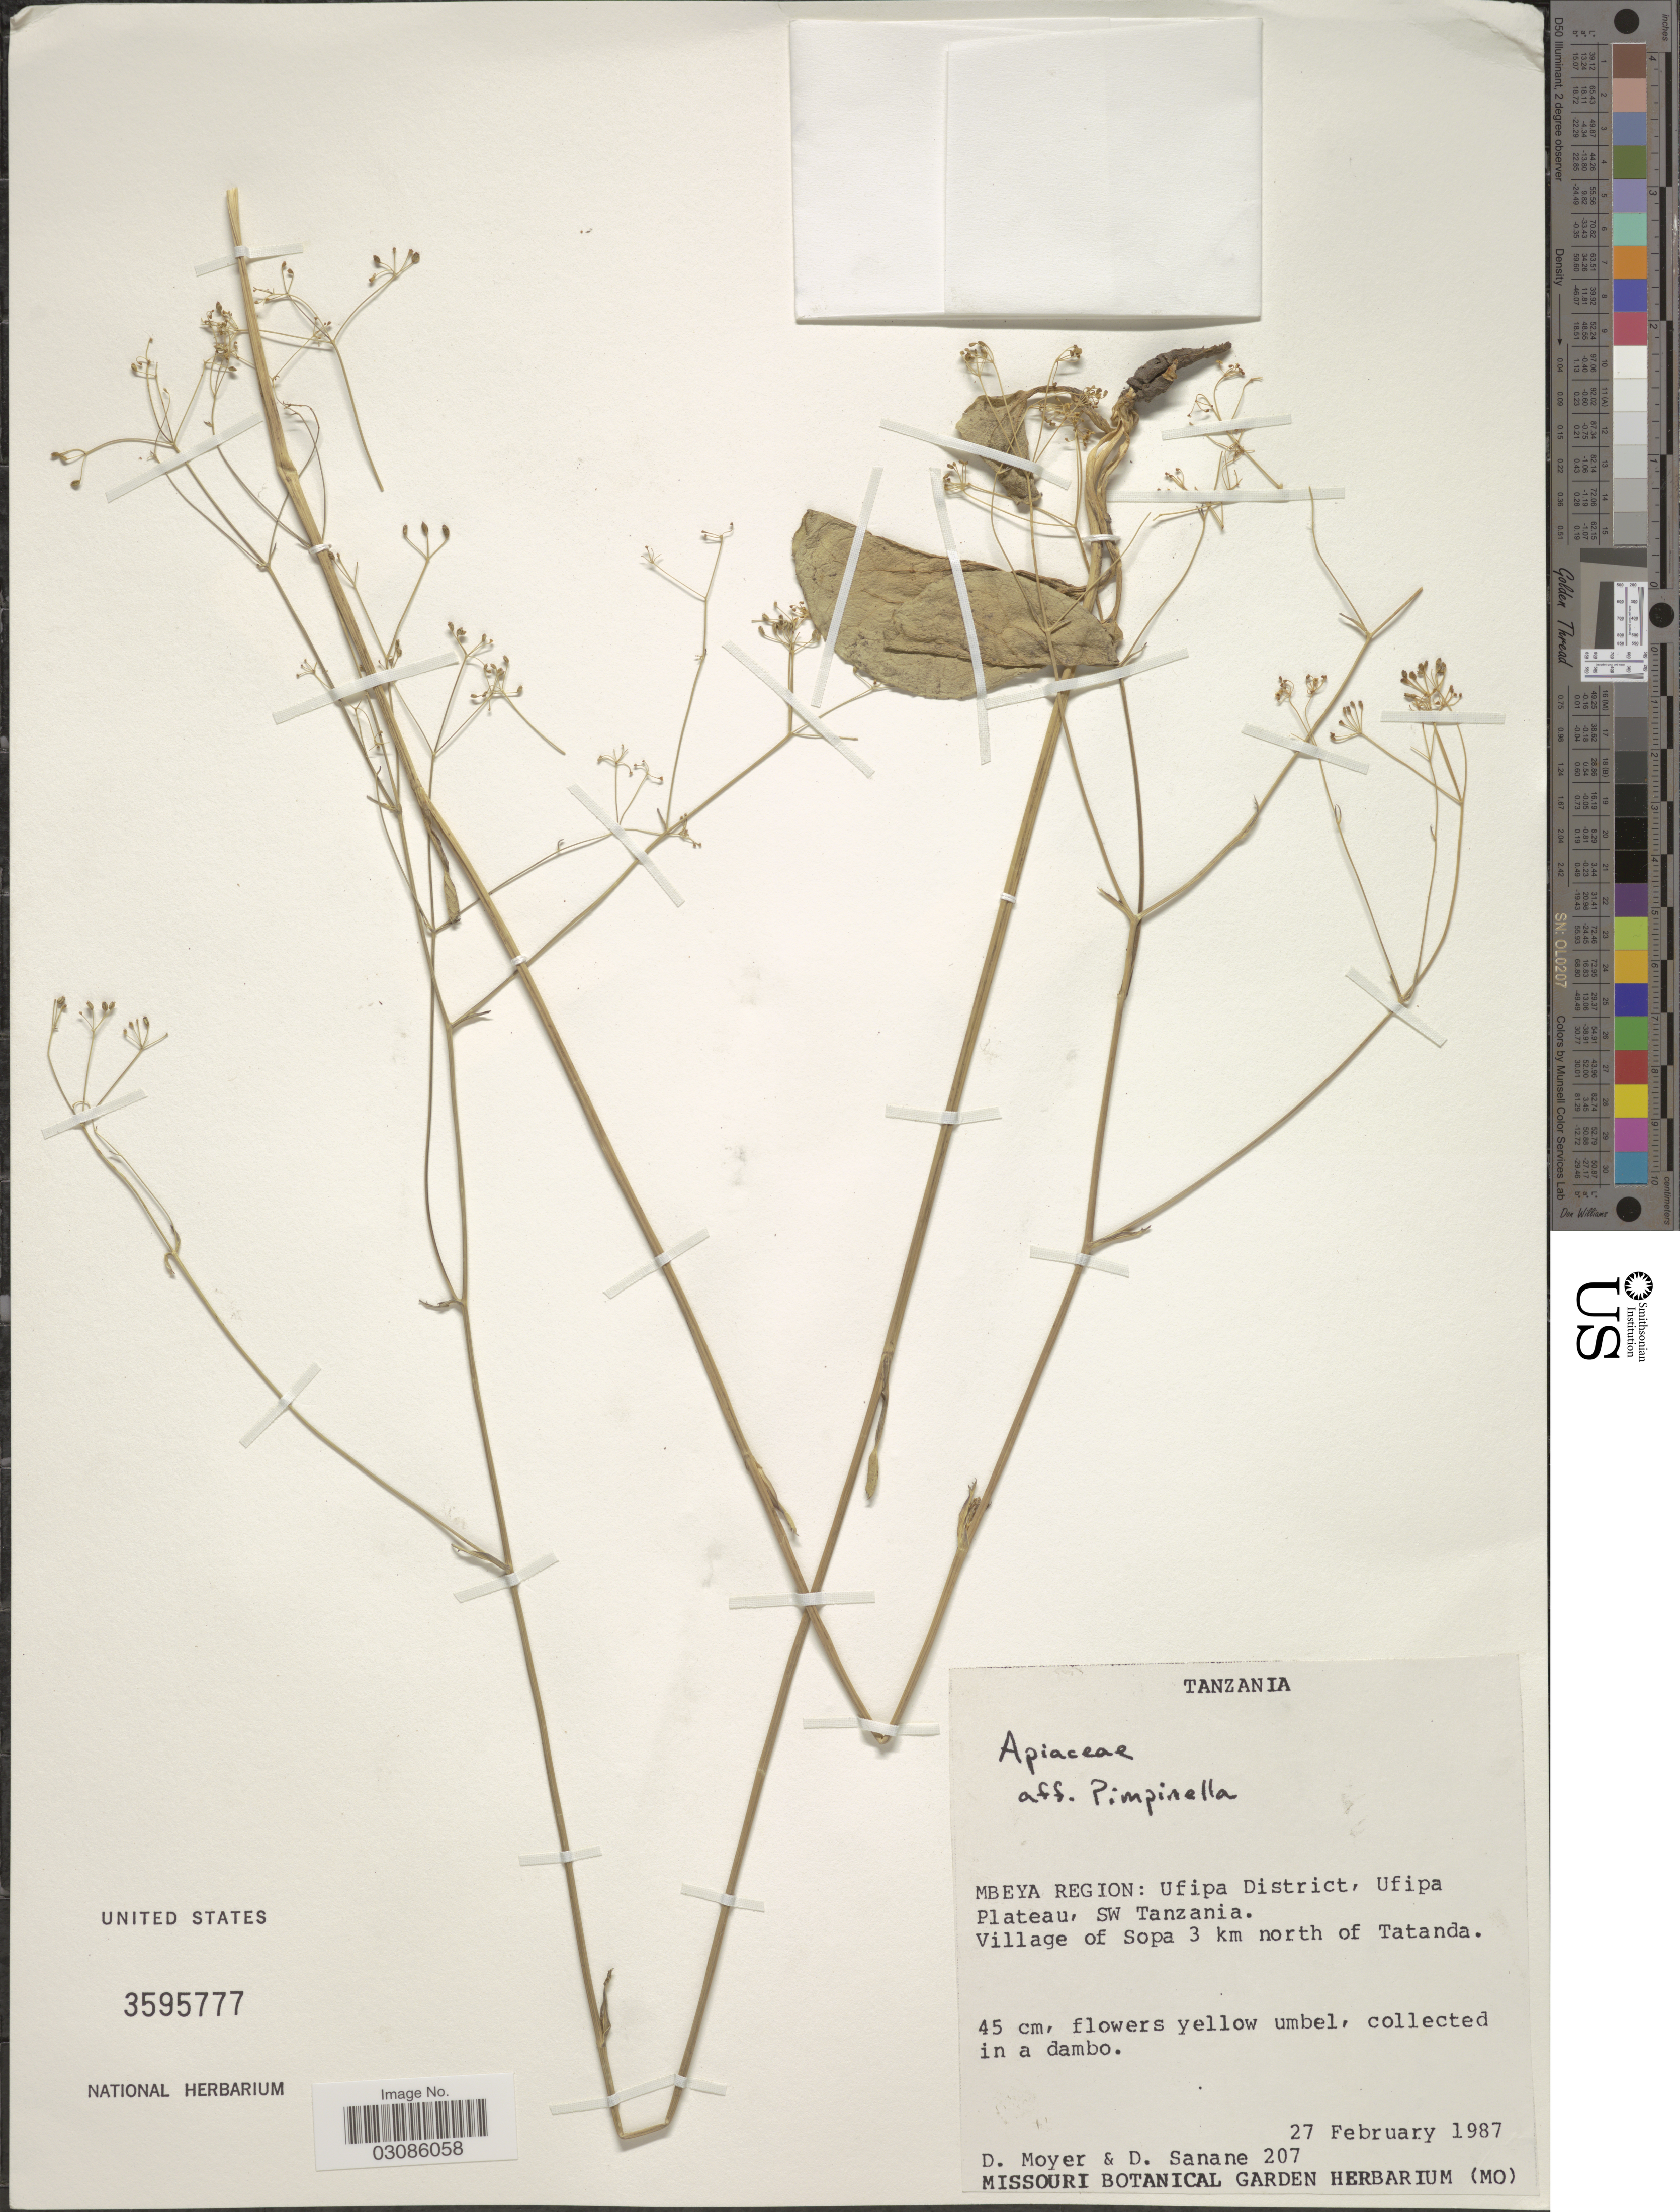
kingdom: Plantae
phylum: Tracheophyta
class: Magnoliopsida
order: Apiales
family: Apiaceae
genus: Pimpinella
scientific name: Pimpinella sp.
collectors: D. Moyer & D. Sanane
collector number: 207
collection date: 1987-02-27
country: Tanzania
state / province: Mbeya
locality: Mbeya Region: Ufipa District, Ufipa Plateau, SW Tanzania. Village of Sopa 3 km north of Tatanda.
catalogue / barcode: US 3595777